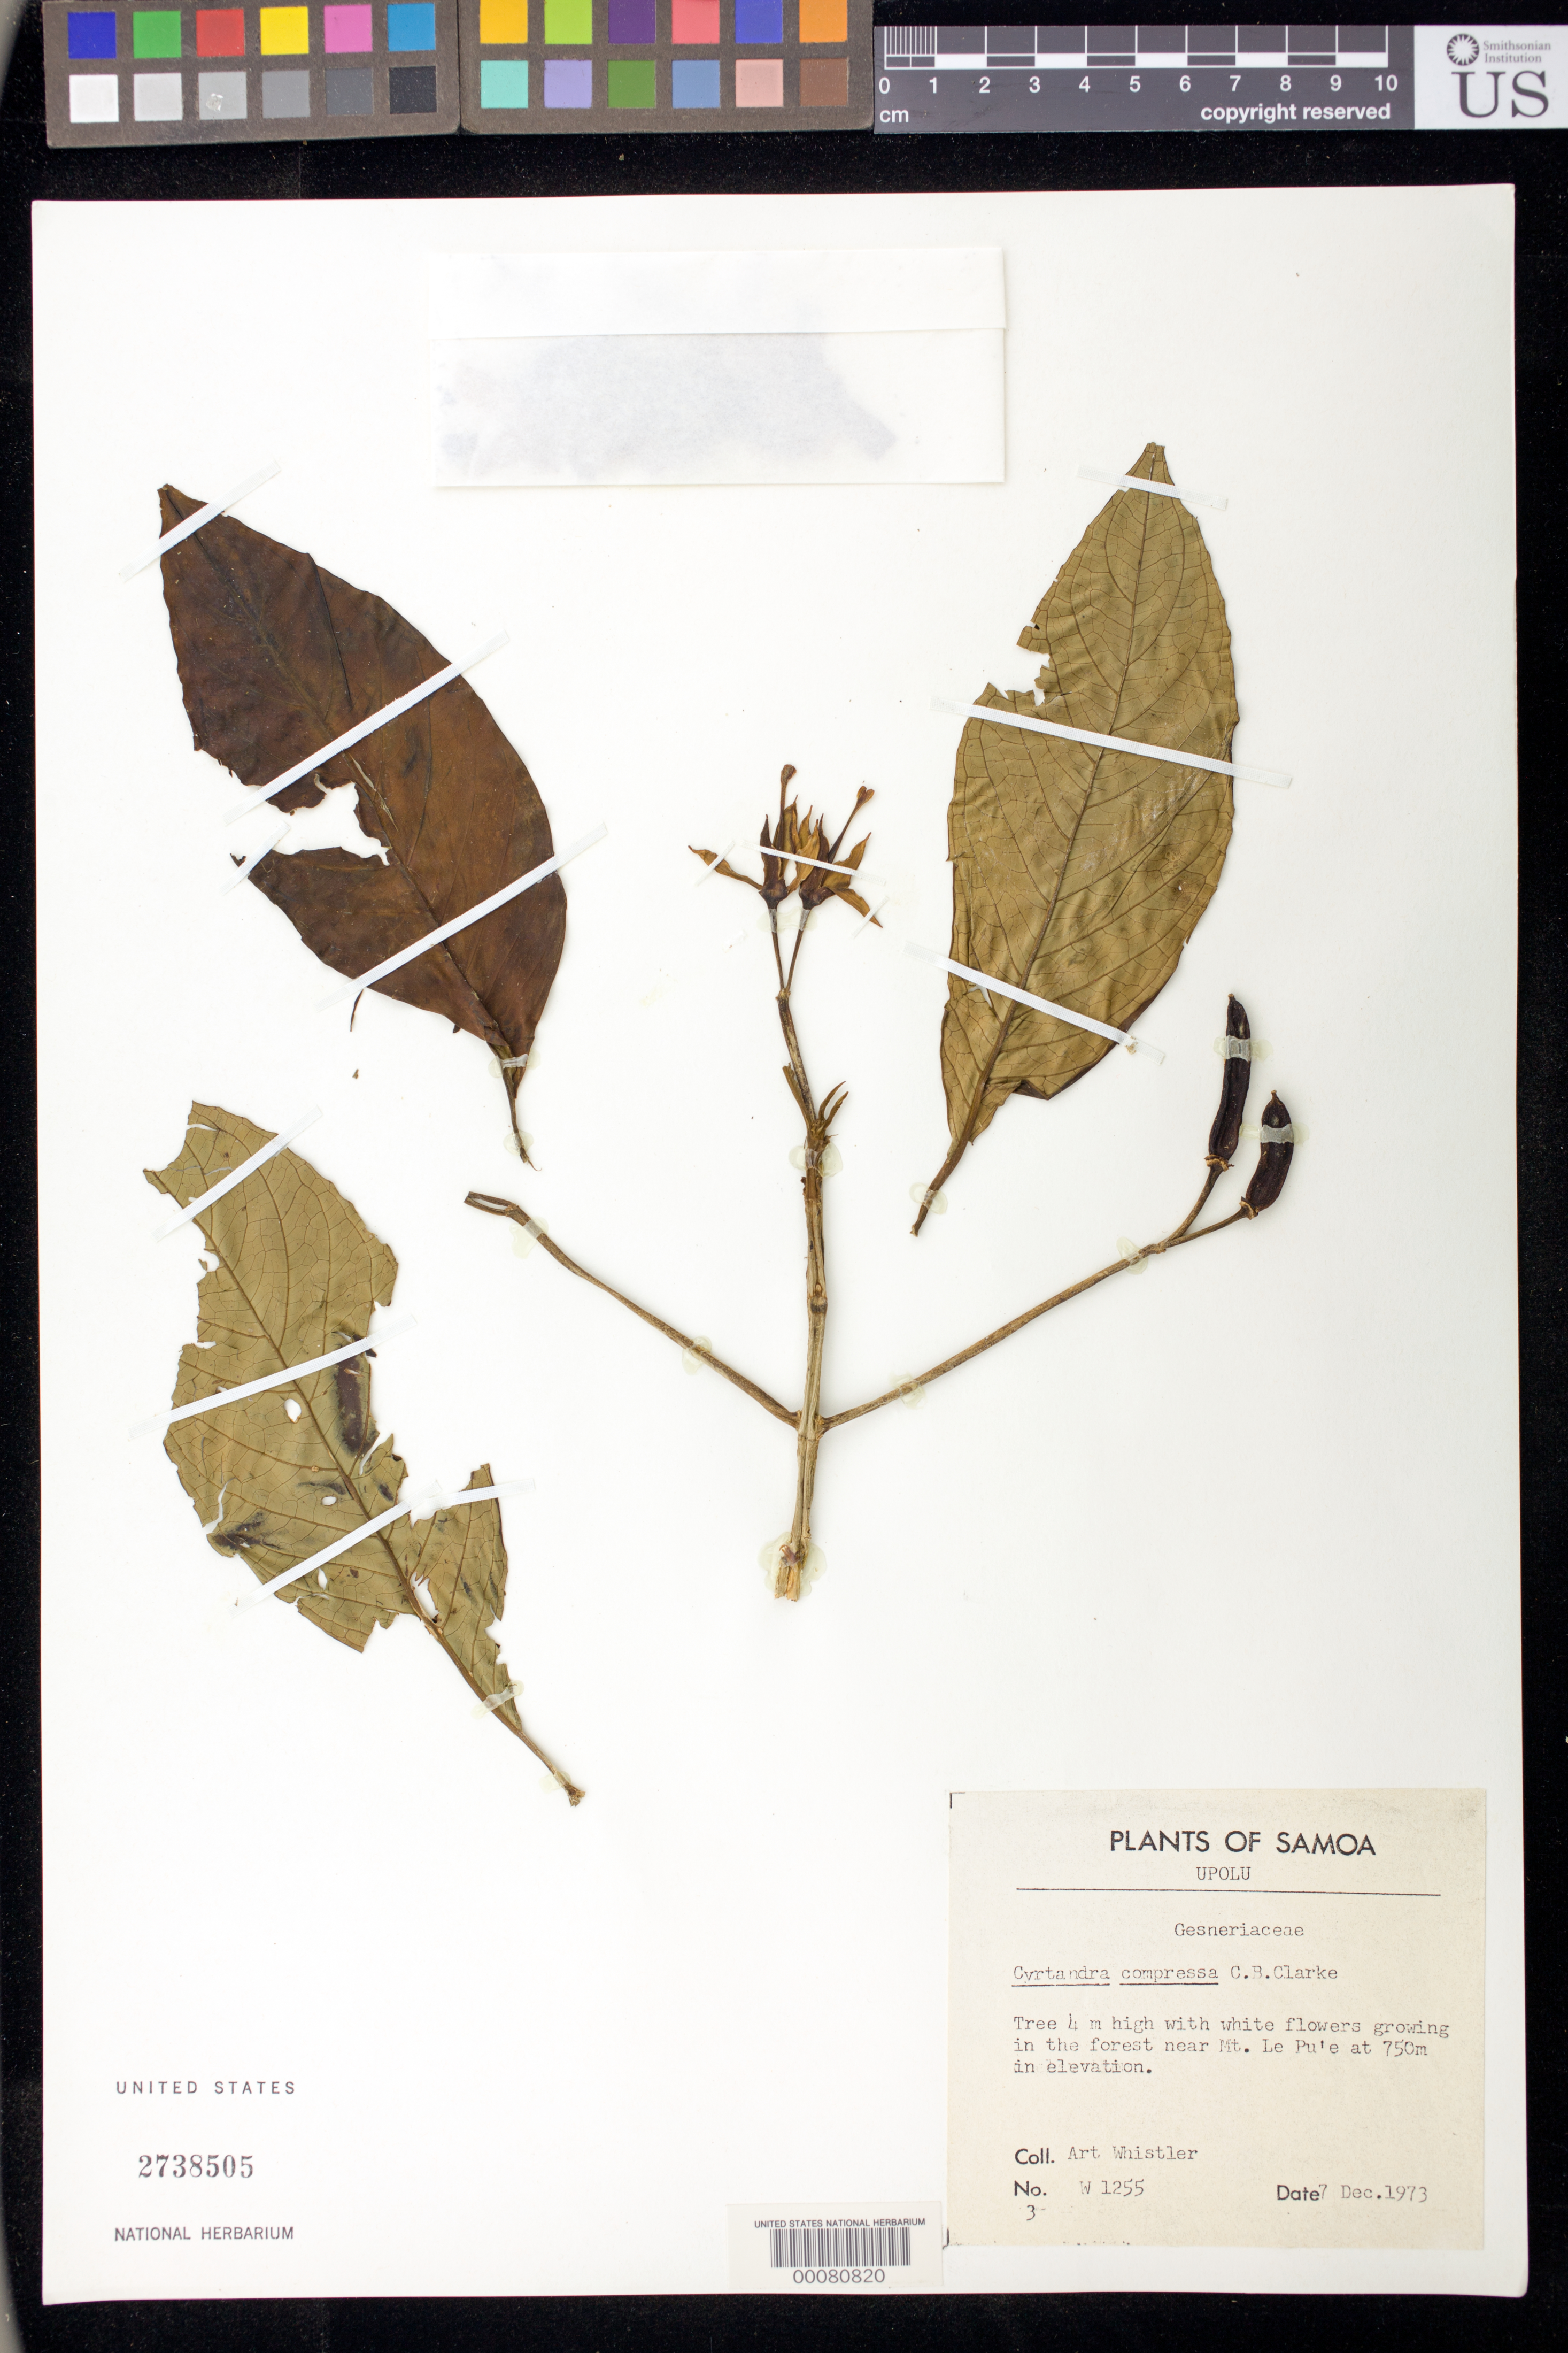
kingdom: Plantae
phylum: Tracheophyta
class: Magnoliopsida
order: Lamiales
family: Gesneriaceae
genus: Cyrtandra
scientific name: Cyrtandra compressa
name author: C.B. Clarke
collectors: A. Whistler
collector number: W 1255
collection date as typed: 07 Dec 1973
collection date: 1973-12-07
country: Samoa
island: Upolu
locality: Upolu, Near mt le pu'e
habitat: Growing in the forest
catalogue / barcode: US 2738505